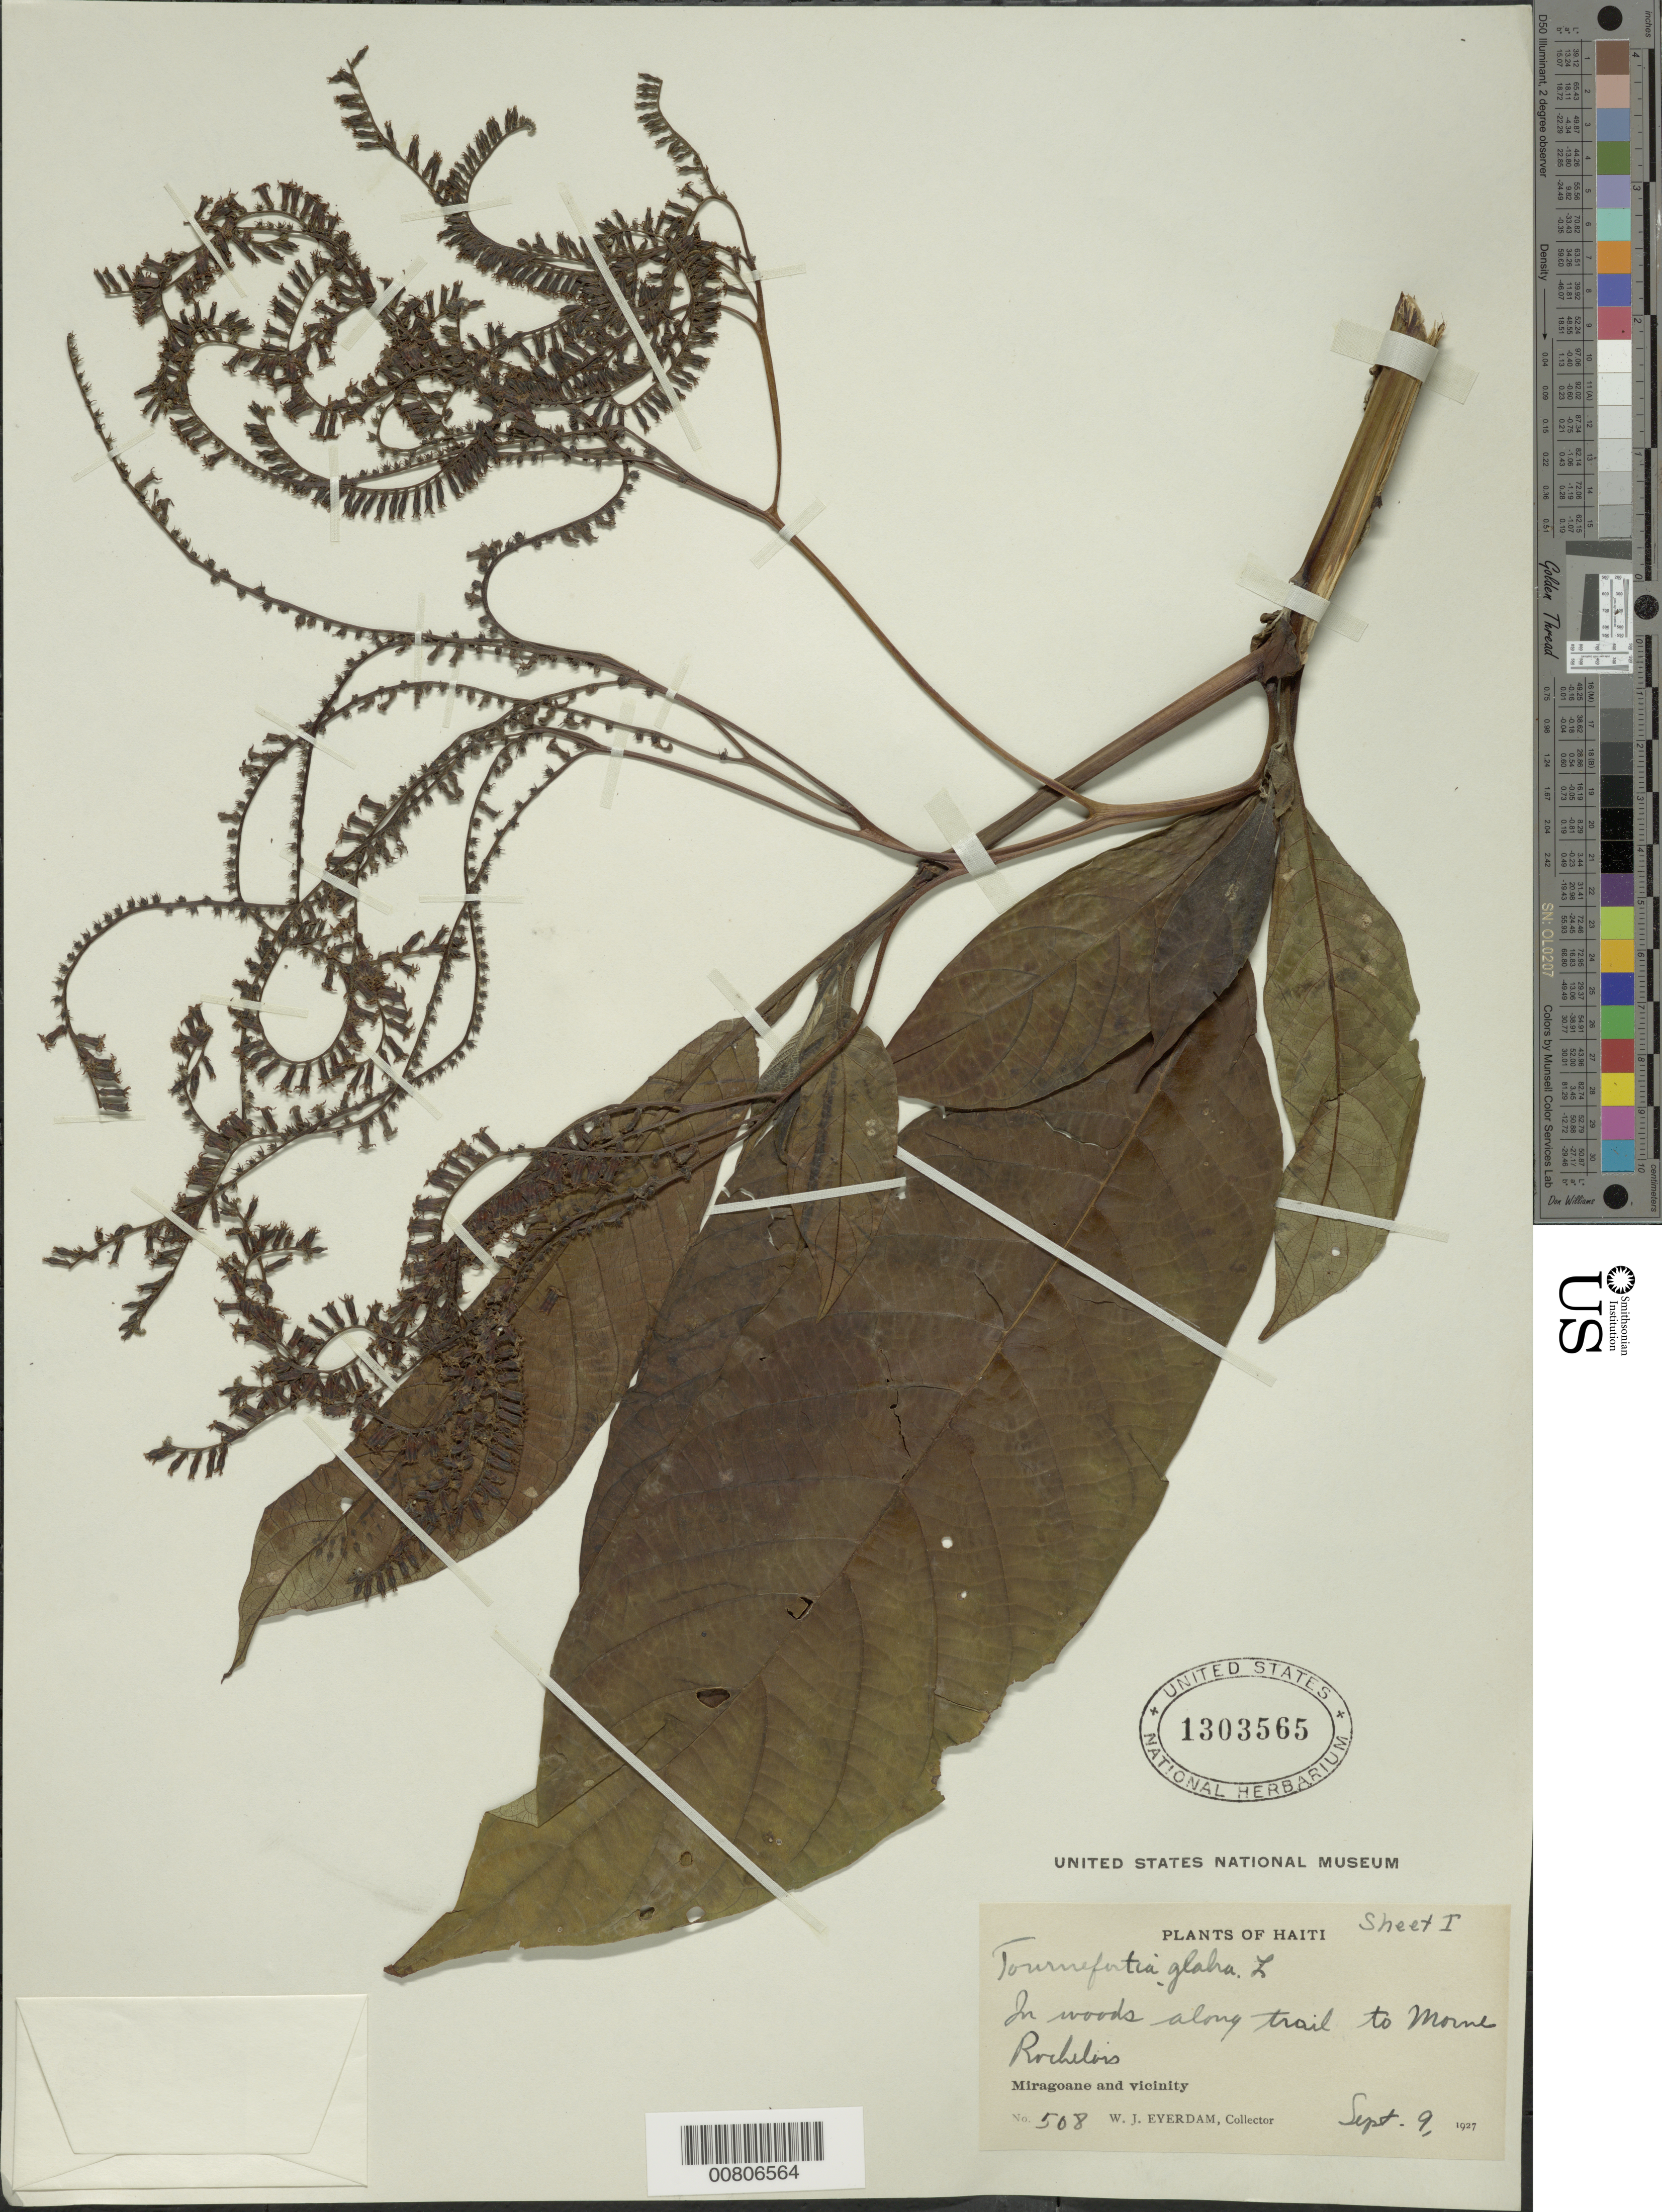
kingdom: Plantae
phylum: Tracheophyta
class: Magnoliopsida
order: Boraginales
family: Heliotropiaceae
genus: Tournefortia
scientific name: Tournefortia foetidissima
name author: L.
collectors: W. J. Eyerdam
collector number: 508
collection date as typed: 09 Sep 1927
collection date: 1927-09-09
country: Haiti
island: Hispaniola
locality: Morne Rochelais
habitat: Woods along trail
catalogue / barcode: US 1303565